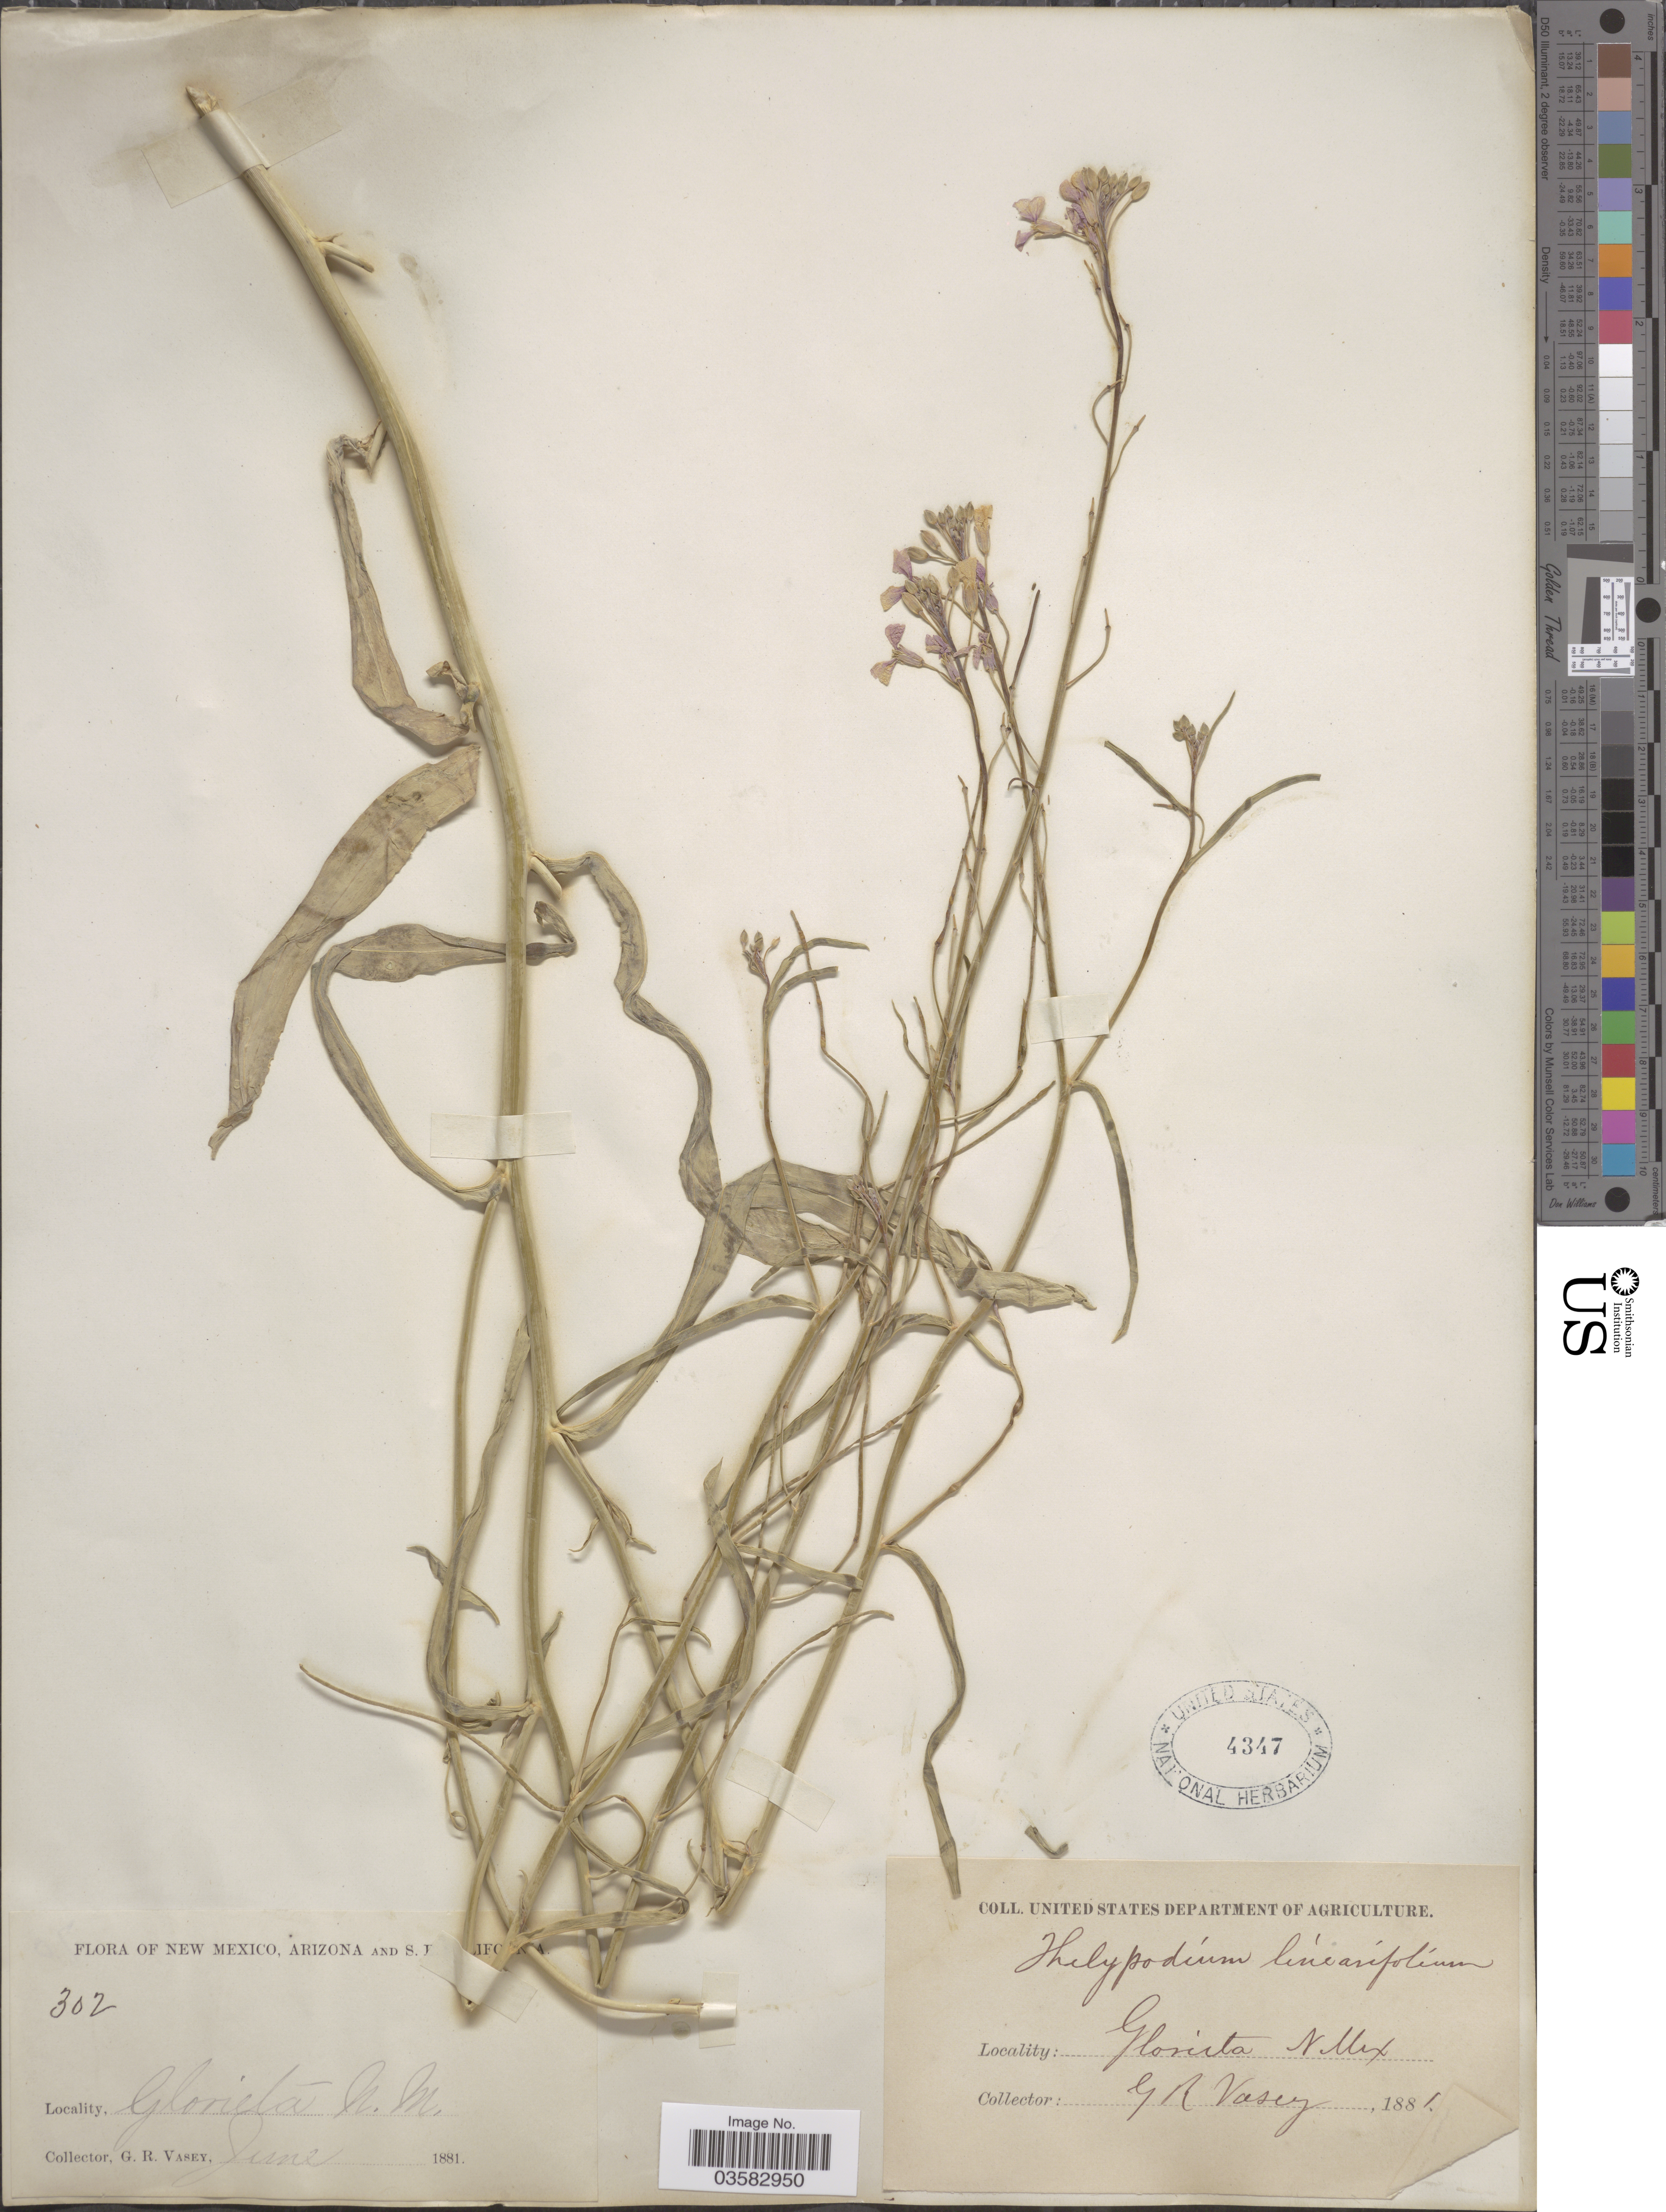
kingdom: Plantae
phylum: Tracheophyta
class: Magnoliopsida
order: Brassicales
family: Brassicaceae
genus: Sisymbrium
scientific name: Sisymbrium linearifolium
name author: (A. Gray) Payson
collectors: G. R. Vasey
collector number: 302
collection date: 1881-06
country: United States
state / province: New Mexico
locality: Glorieta.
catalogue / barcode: US 4347